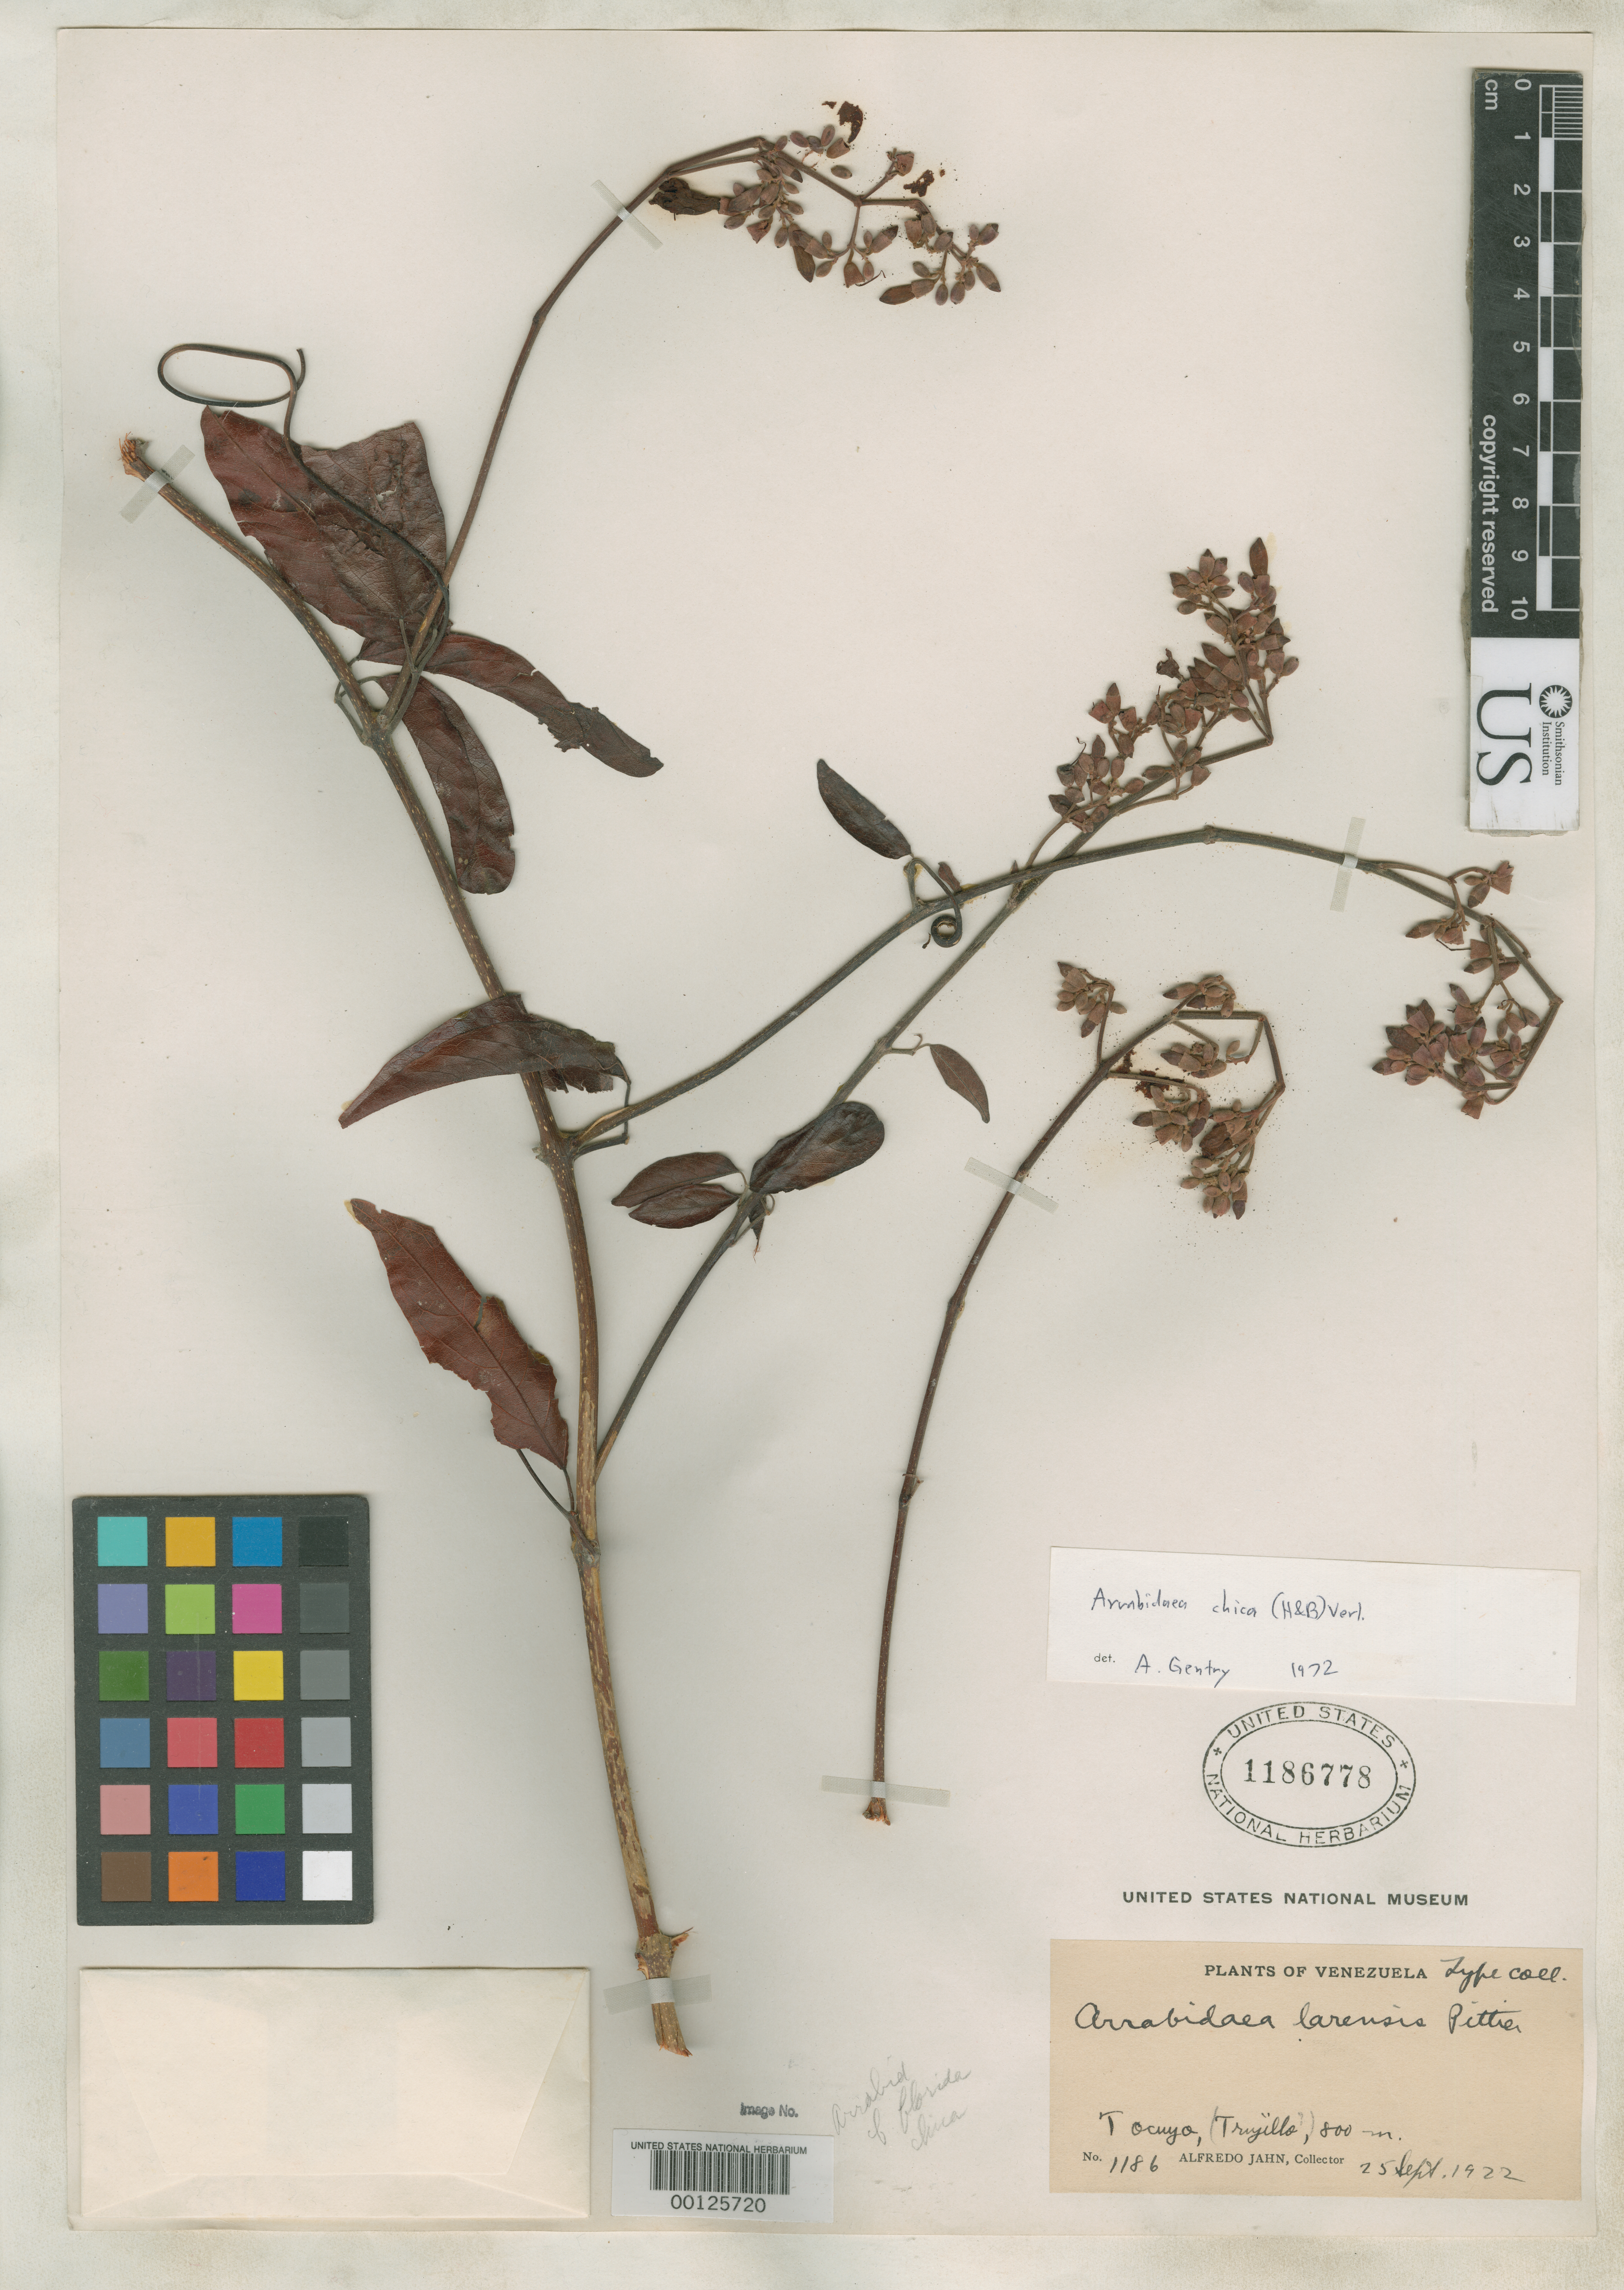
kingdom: Plantae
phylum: Tracheophyta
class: Magnoliopsida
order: Lamiales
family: Bignoniaceae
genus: Arrabidaea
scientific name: Arrabidaea larensis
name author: Pittier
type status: Type Collection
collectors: A. Jahn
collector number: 1186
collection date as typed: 25 Sep 1922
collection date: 1922-09-25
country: Venezuela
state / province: Trujillo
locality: El Tocuyo.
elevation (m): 800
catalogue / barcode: US 1186778